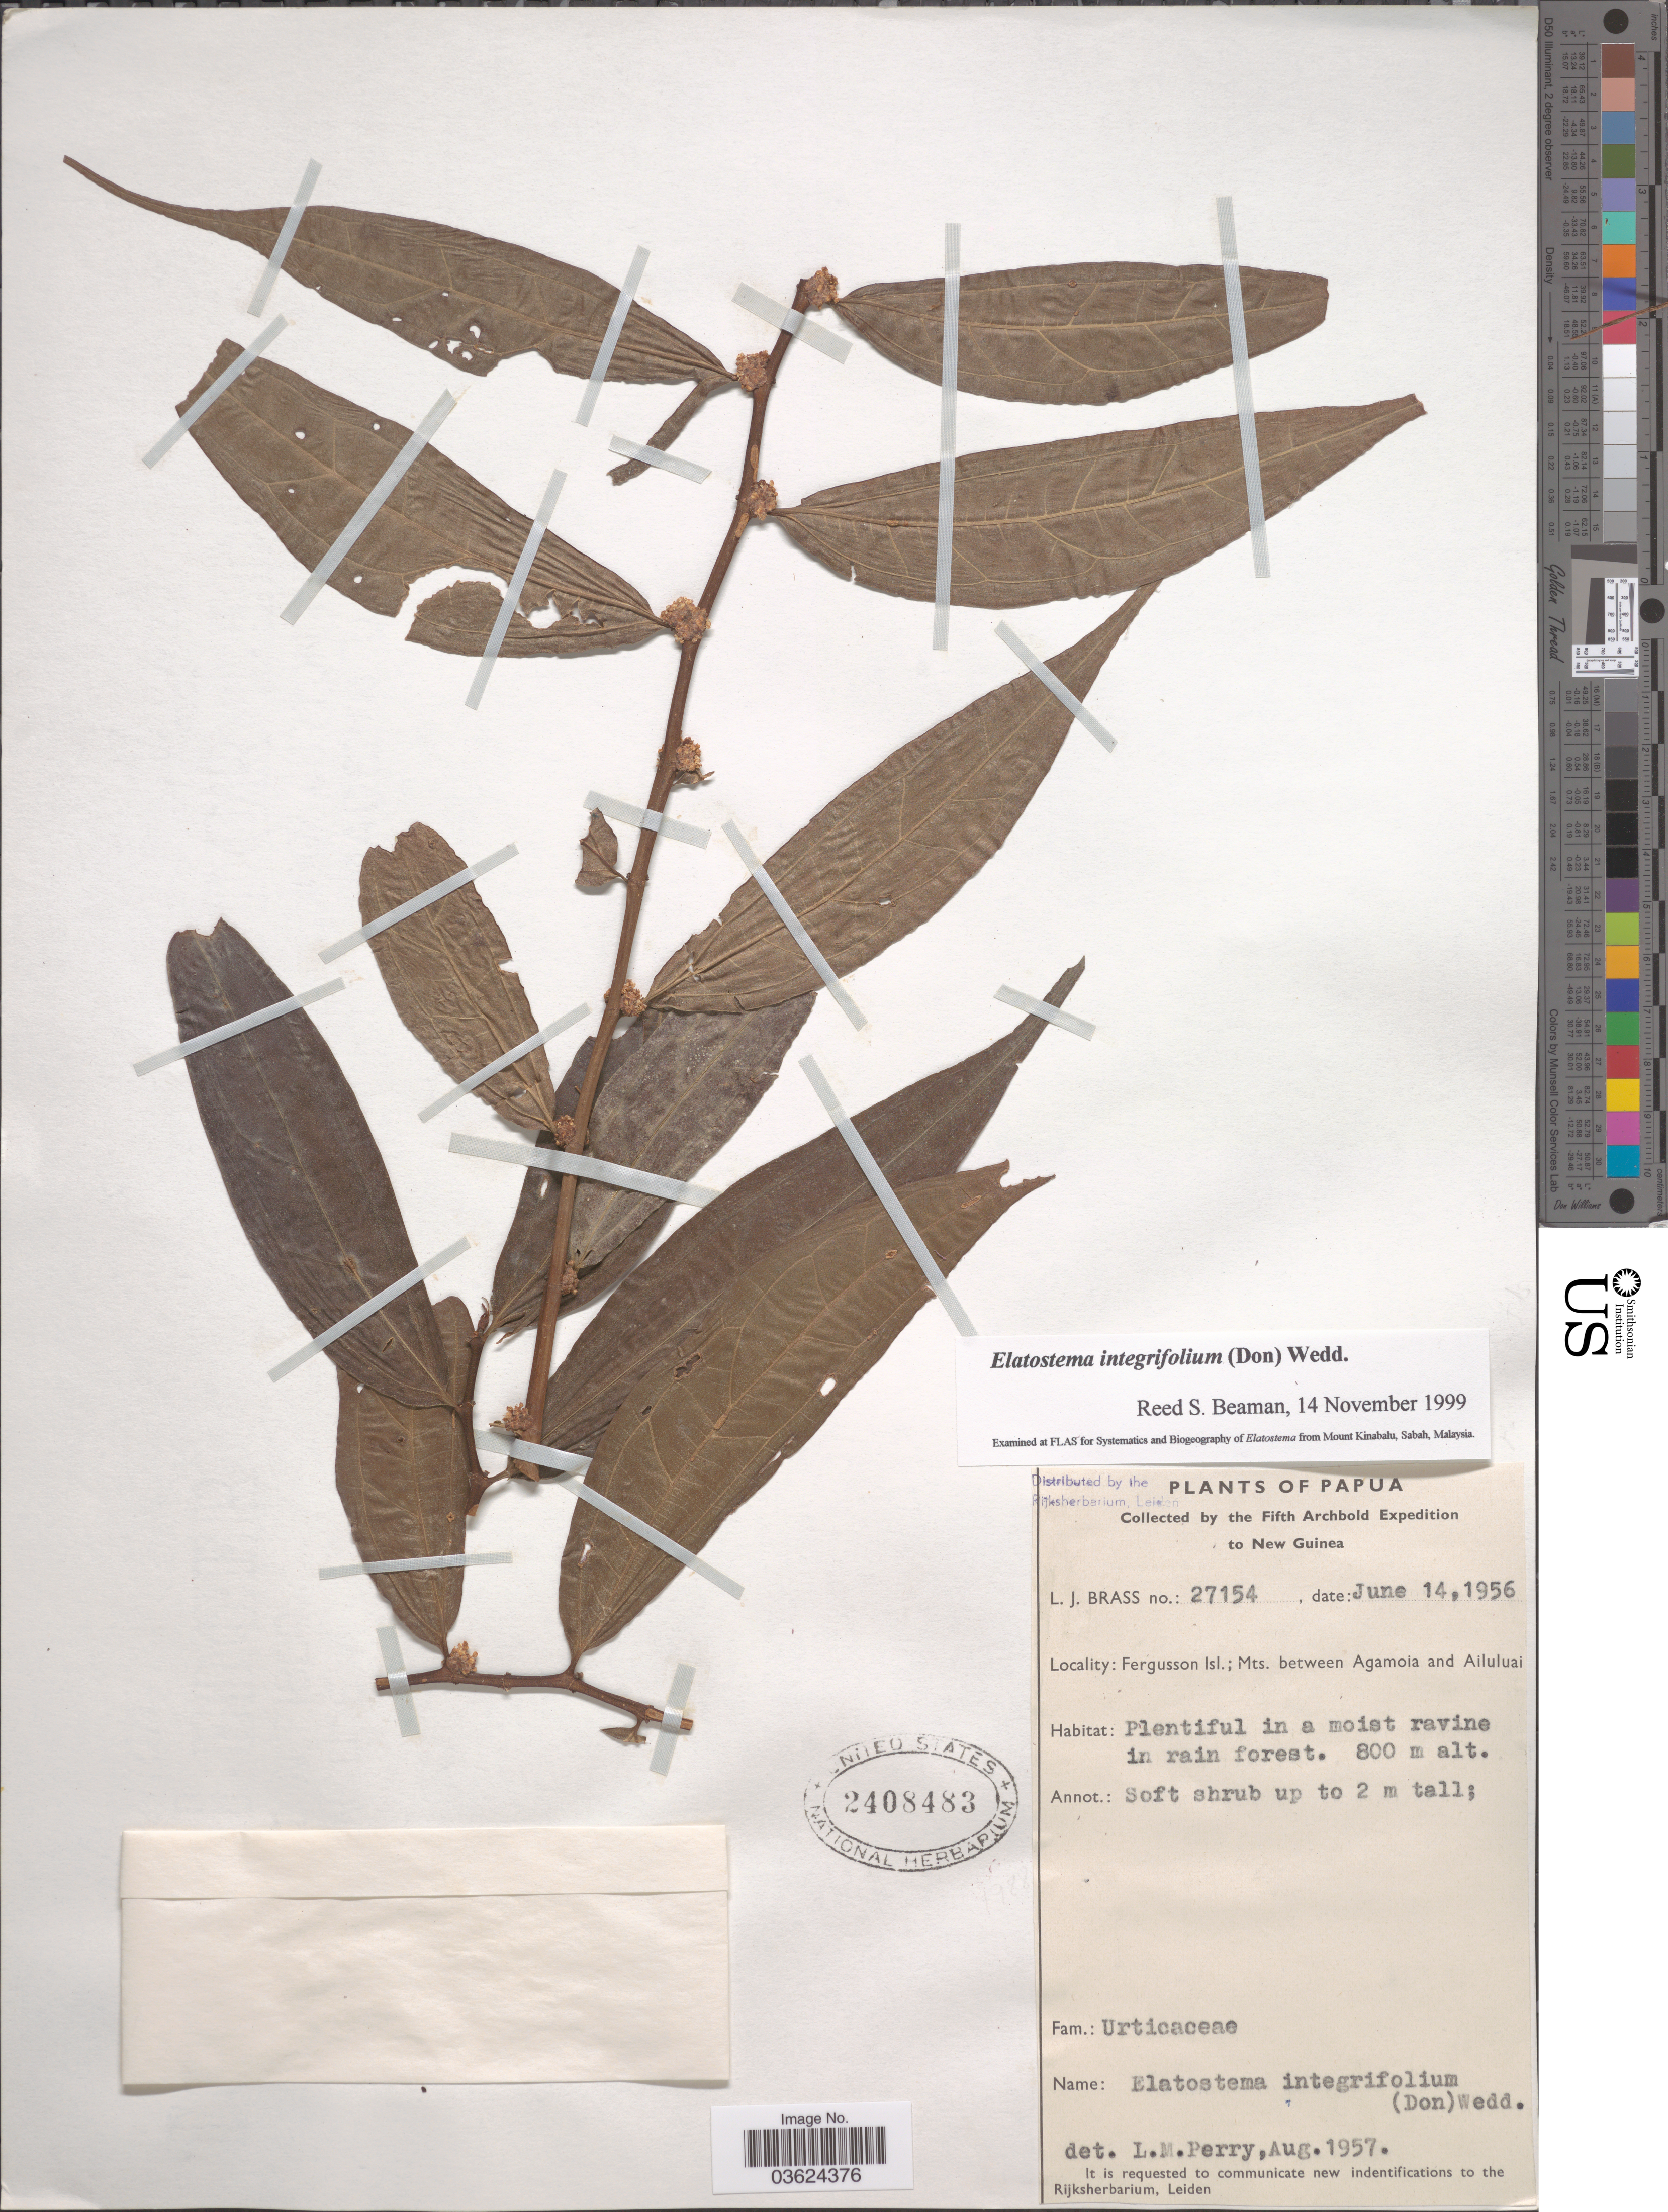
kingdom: Plantae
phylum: Tracheophyta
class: Magnoliopsida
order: Rosales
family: Urticaceae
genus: Elatostema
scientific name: Elatostema integrifolium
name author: (D. Don) Wedd.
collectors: L. J. Brass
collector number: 27154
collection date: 1956-06-14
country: Papua New Guinea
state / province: Milne Bay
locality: New Guinea. Fergusson Isl.; Mts. between Agamoia and Ailuluai.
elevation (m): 800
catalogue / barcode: US 2408483